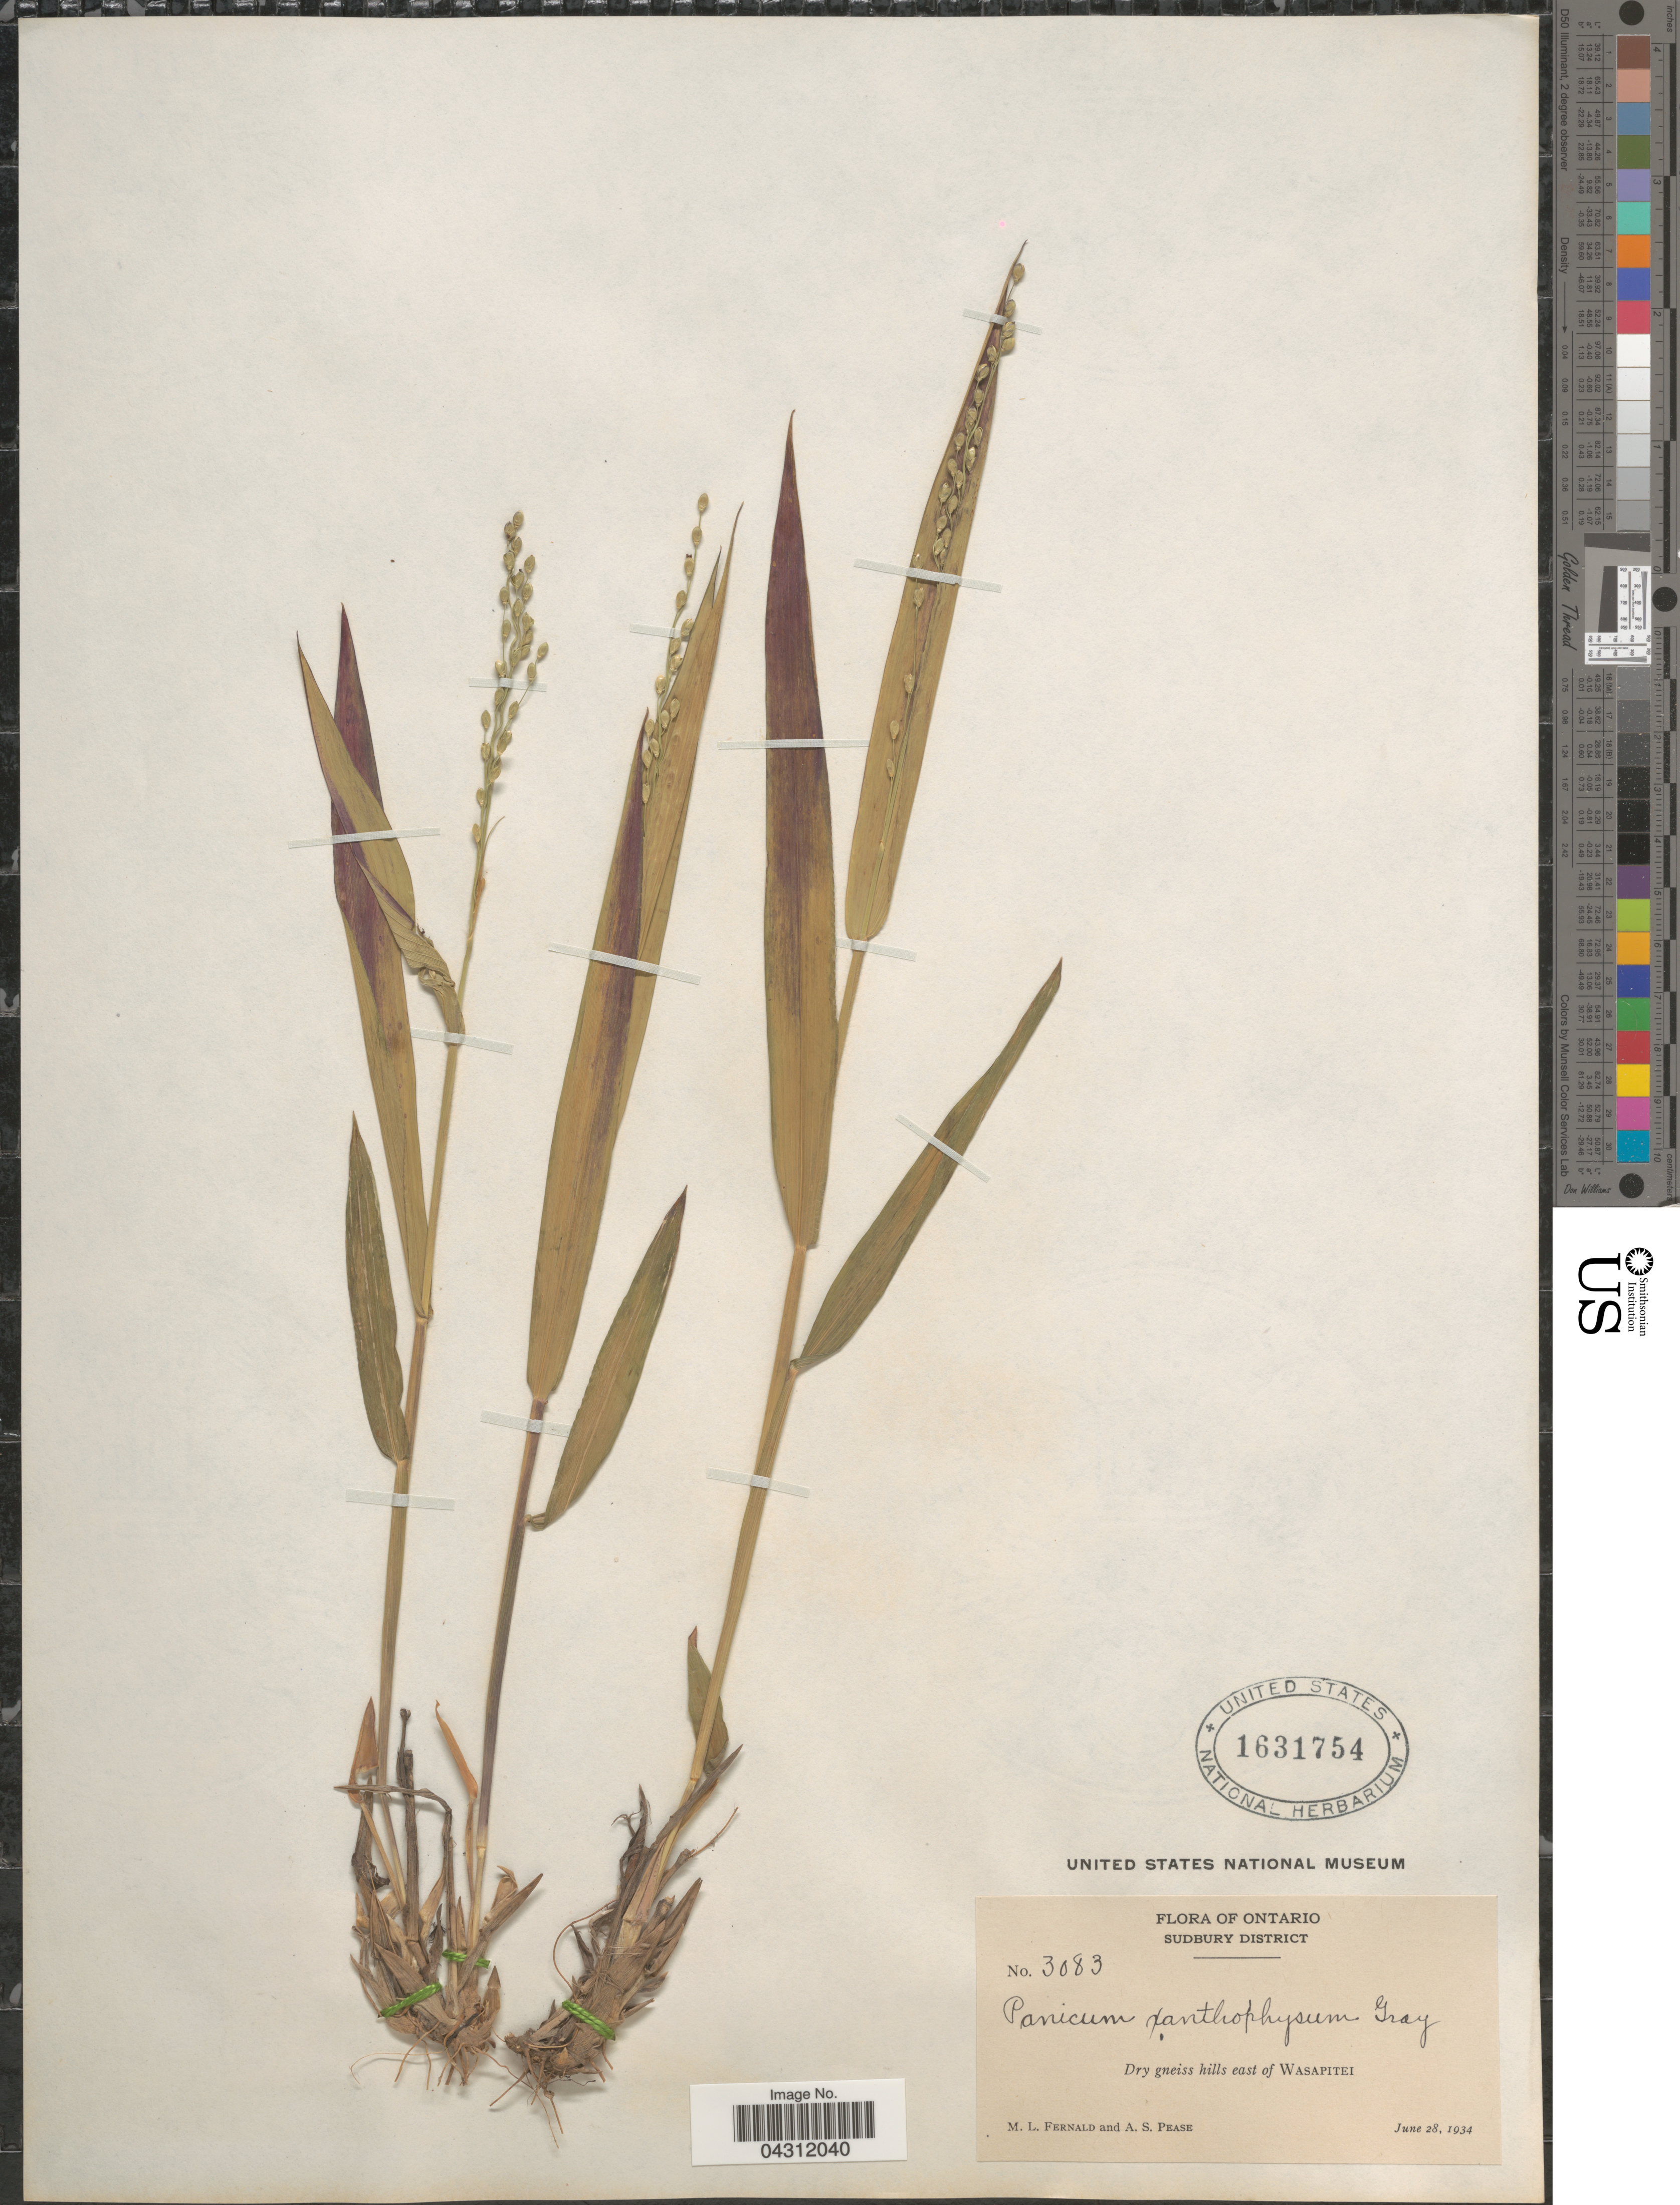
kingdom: Plantae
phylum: Tracheophyta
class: Liliopsida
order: Poales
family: Poaceae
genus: Dichanthelium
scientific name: Dichanthelium xanthophysum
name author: (A. Gray) Freckmann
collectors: M. L. Fernald & A. S. Pease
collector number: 3083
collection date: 1934-06-28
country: Canada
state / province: Ontario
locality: Sudbury District. Dry gneiss hills east of Wasapitei.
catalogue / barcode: US 1631754